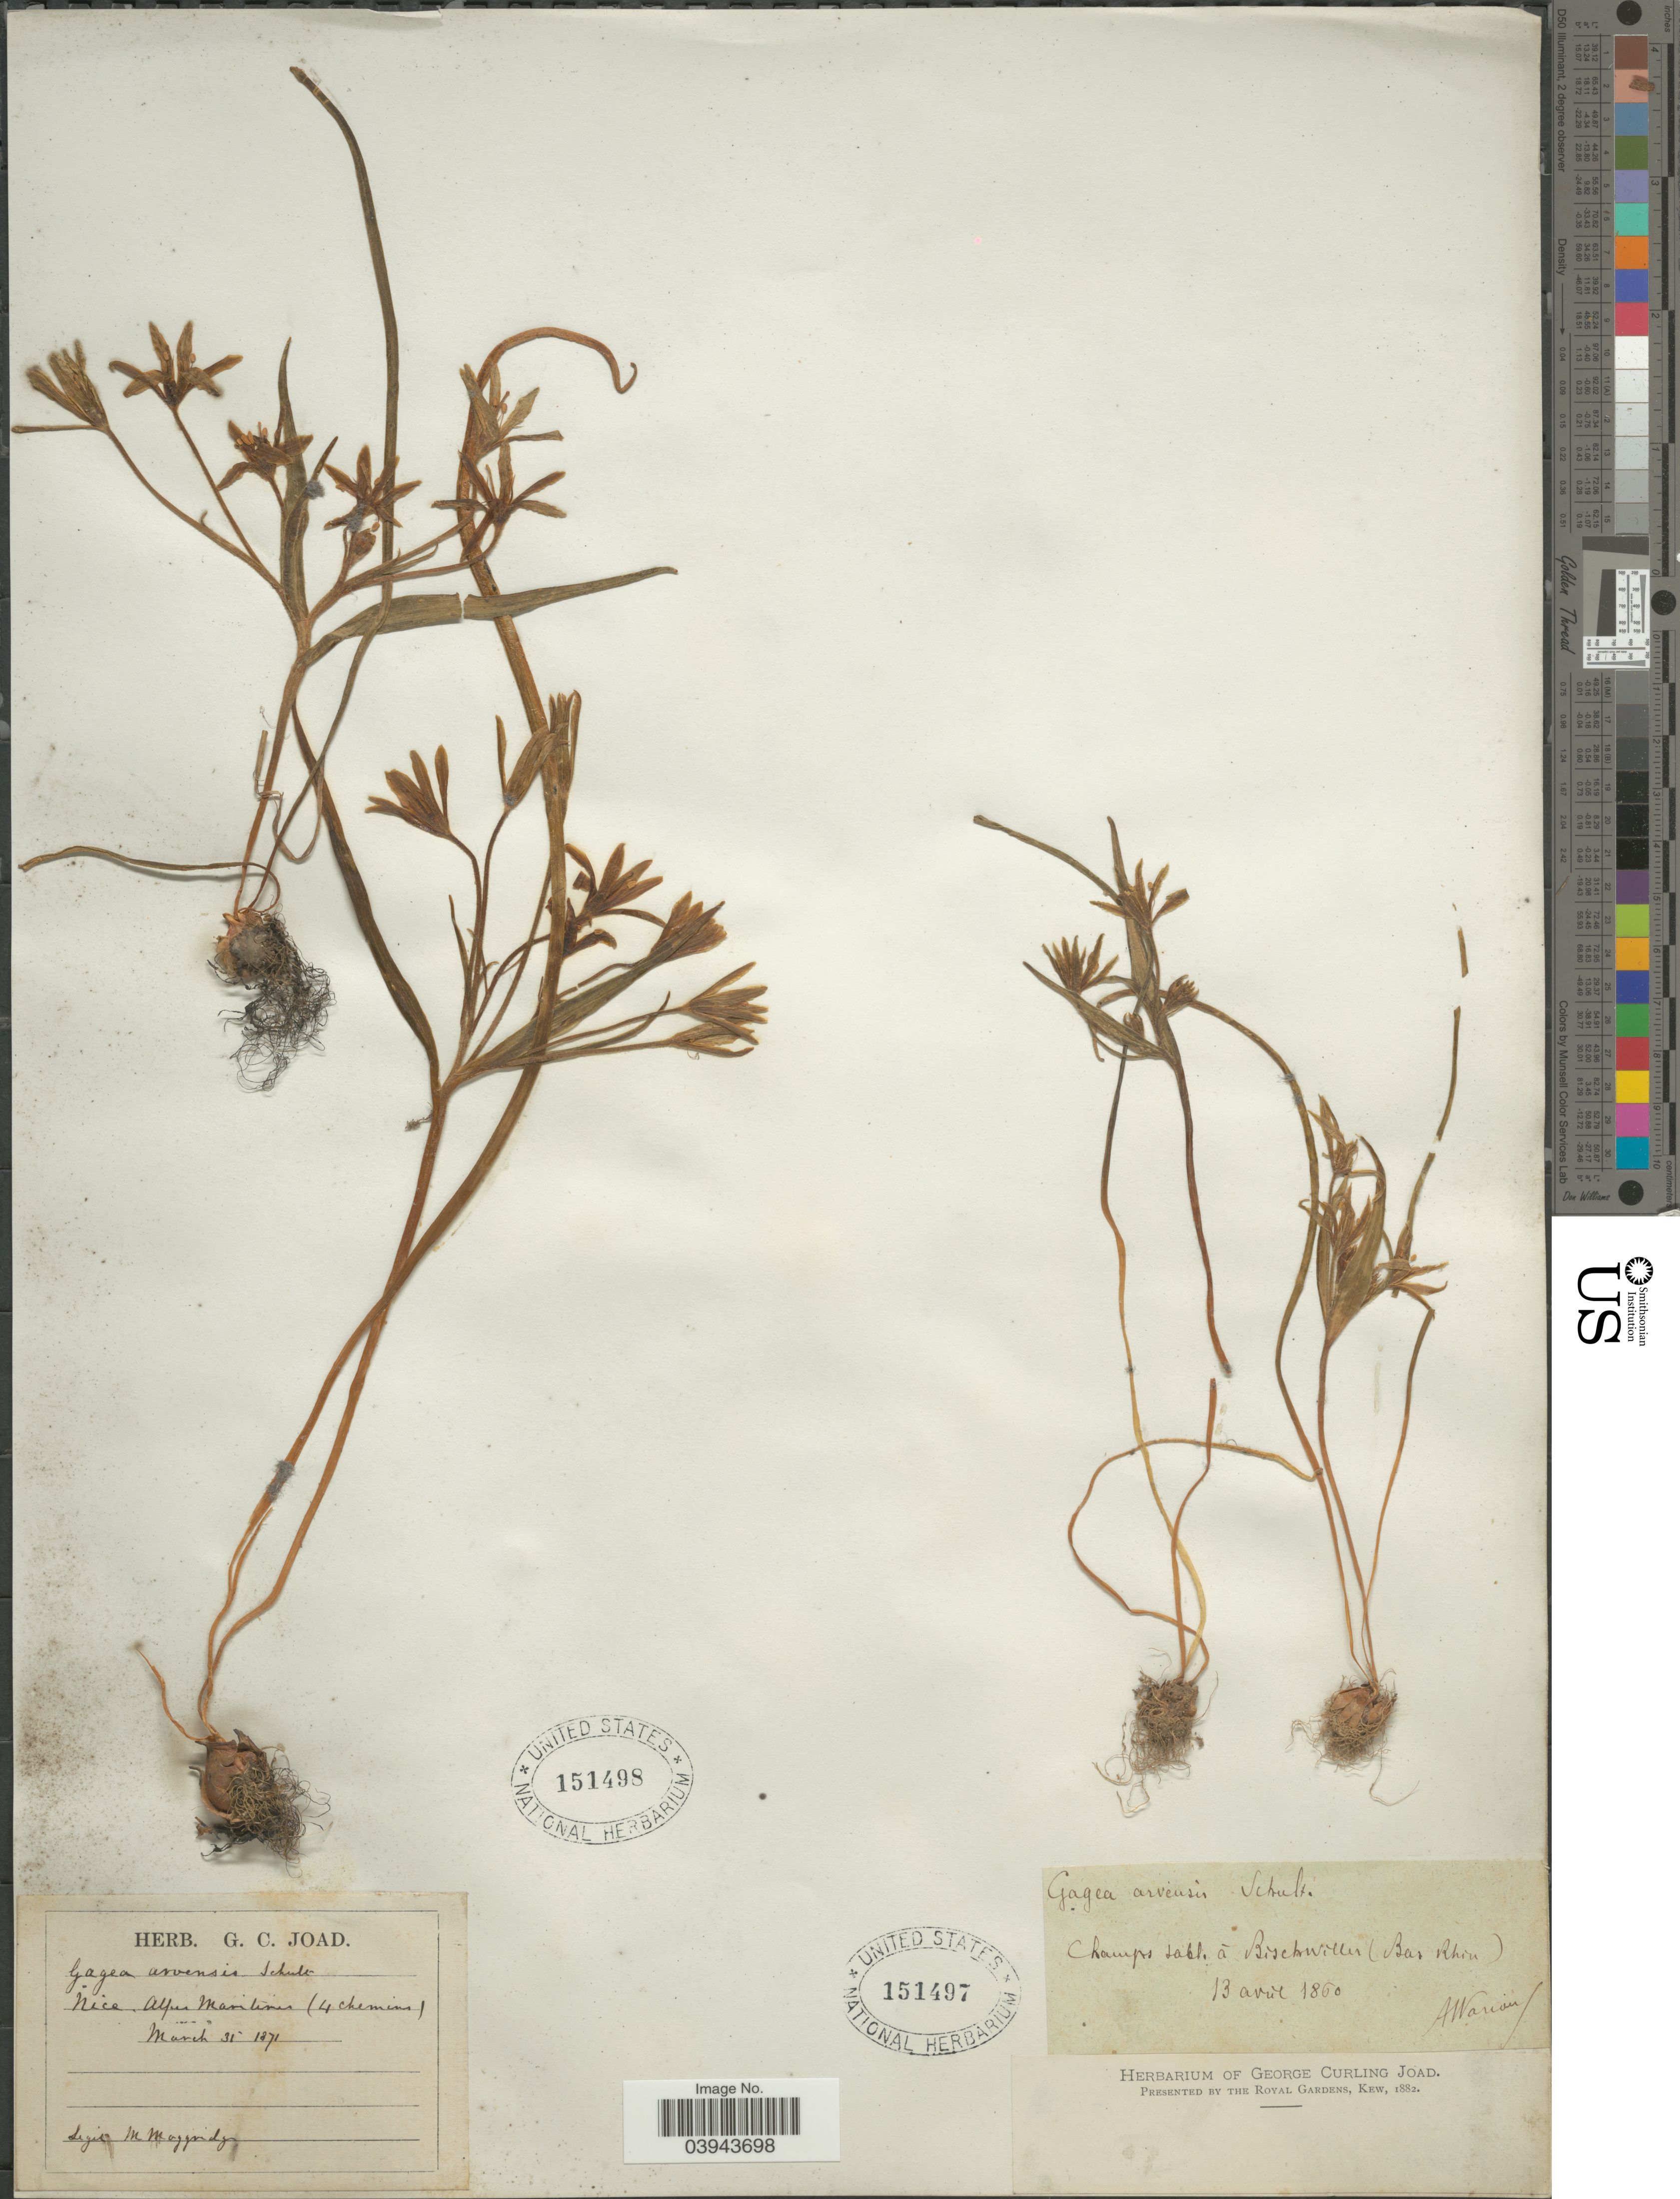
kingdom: Plantae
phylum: Tracheophyta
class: Liliopsida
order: Liliales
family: Liliaceae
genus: Gagea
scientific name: Gagea arvensis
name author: (Pers.) Dumort.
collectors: A. Warion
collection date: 1860-04-13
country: France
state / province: Grand Est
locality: Champs sable á Bischwilles (Bas Rhin).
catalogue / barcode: US 151497-2